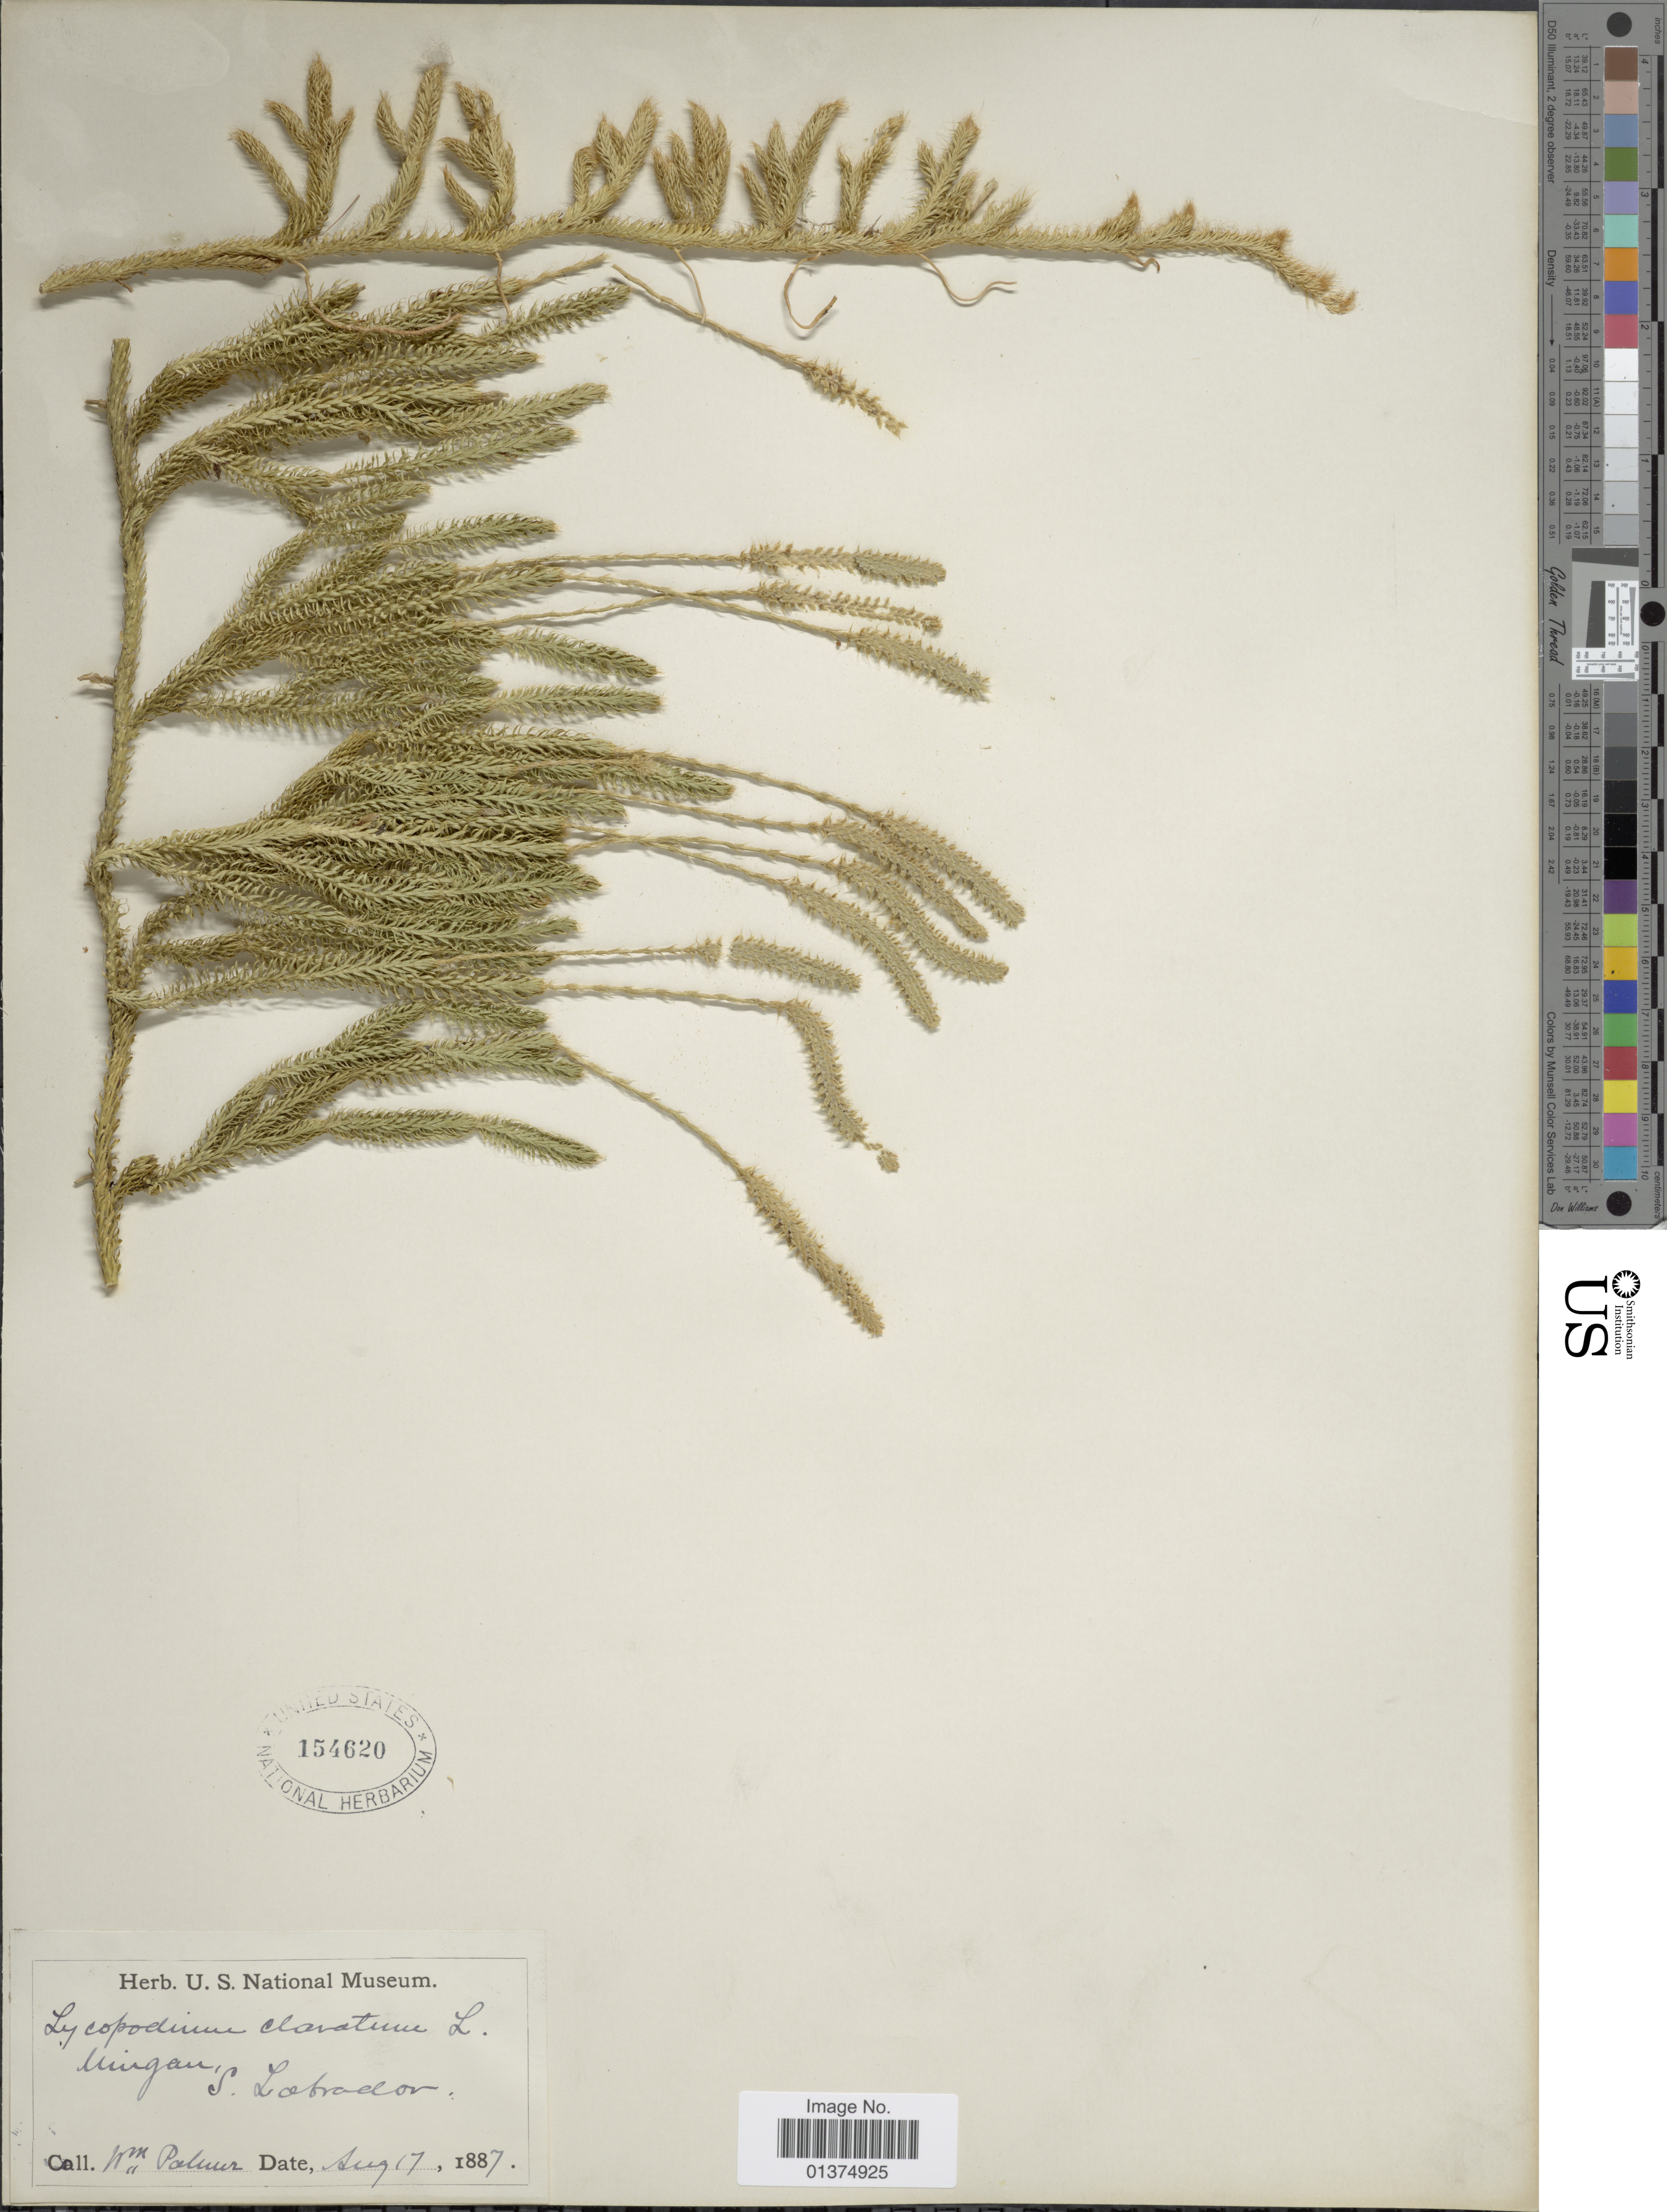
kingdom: Plantae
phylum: Tracheophyta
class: Lycopodiopsida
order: Lycopodiales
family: Lycopodiaceae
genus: Lycopodium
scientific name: Lycopodium lagopus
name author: Zinserl. ex Kuzen.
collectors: W. Palmer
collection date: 1887-08-17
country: Canada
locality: Mingan, S. Labrador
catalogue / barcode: US 154620